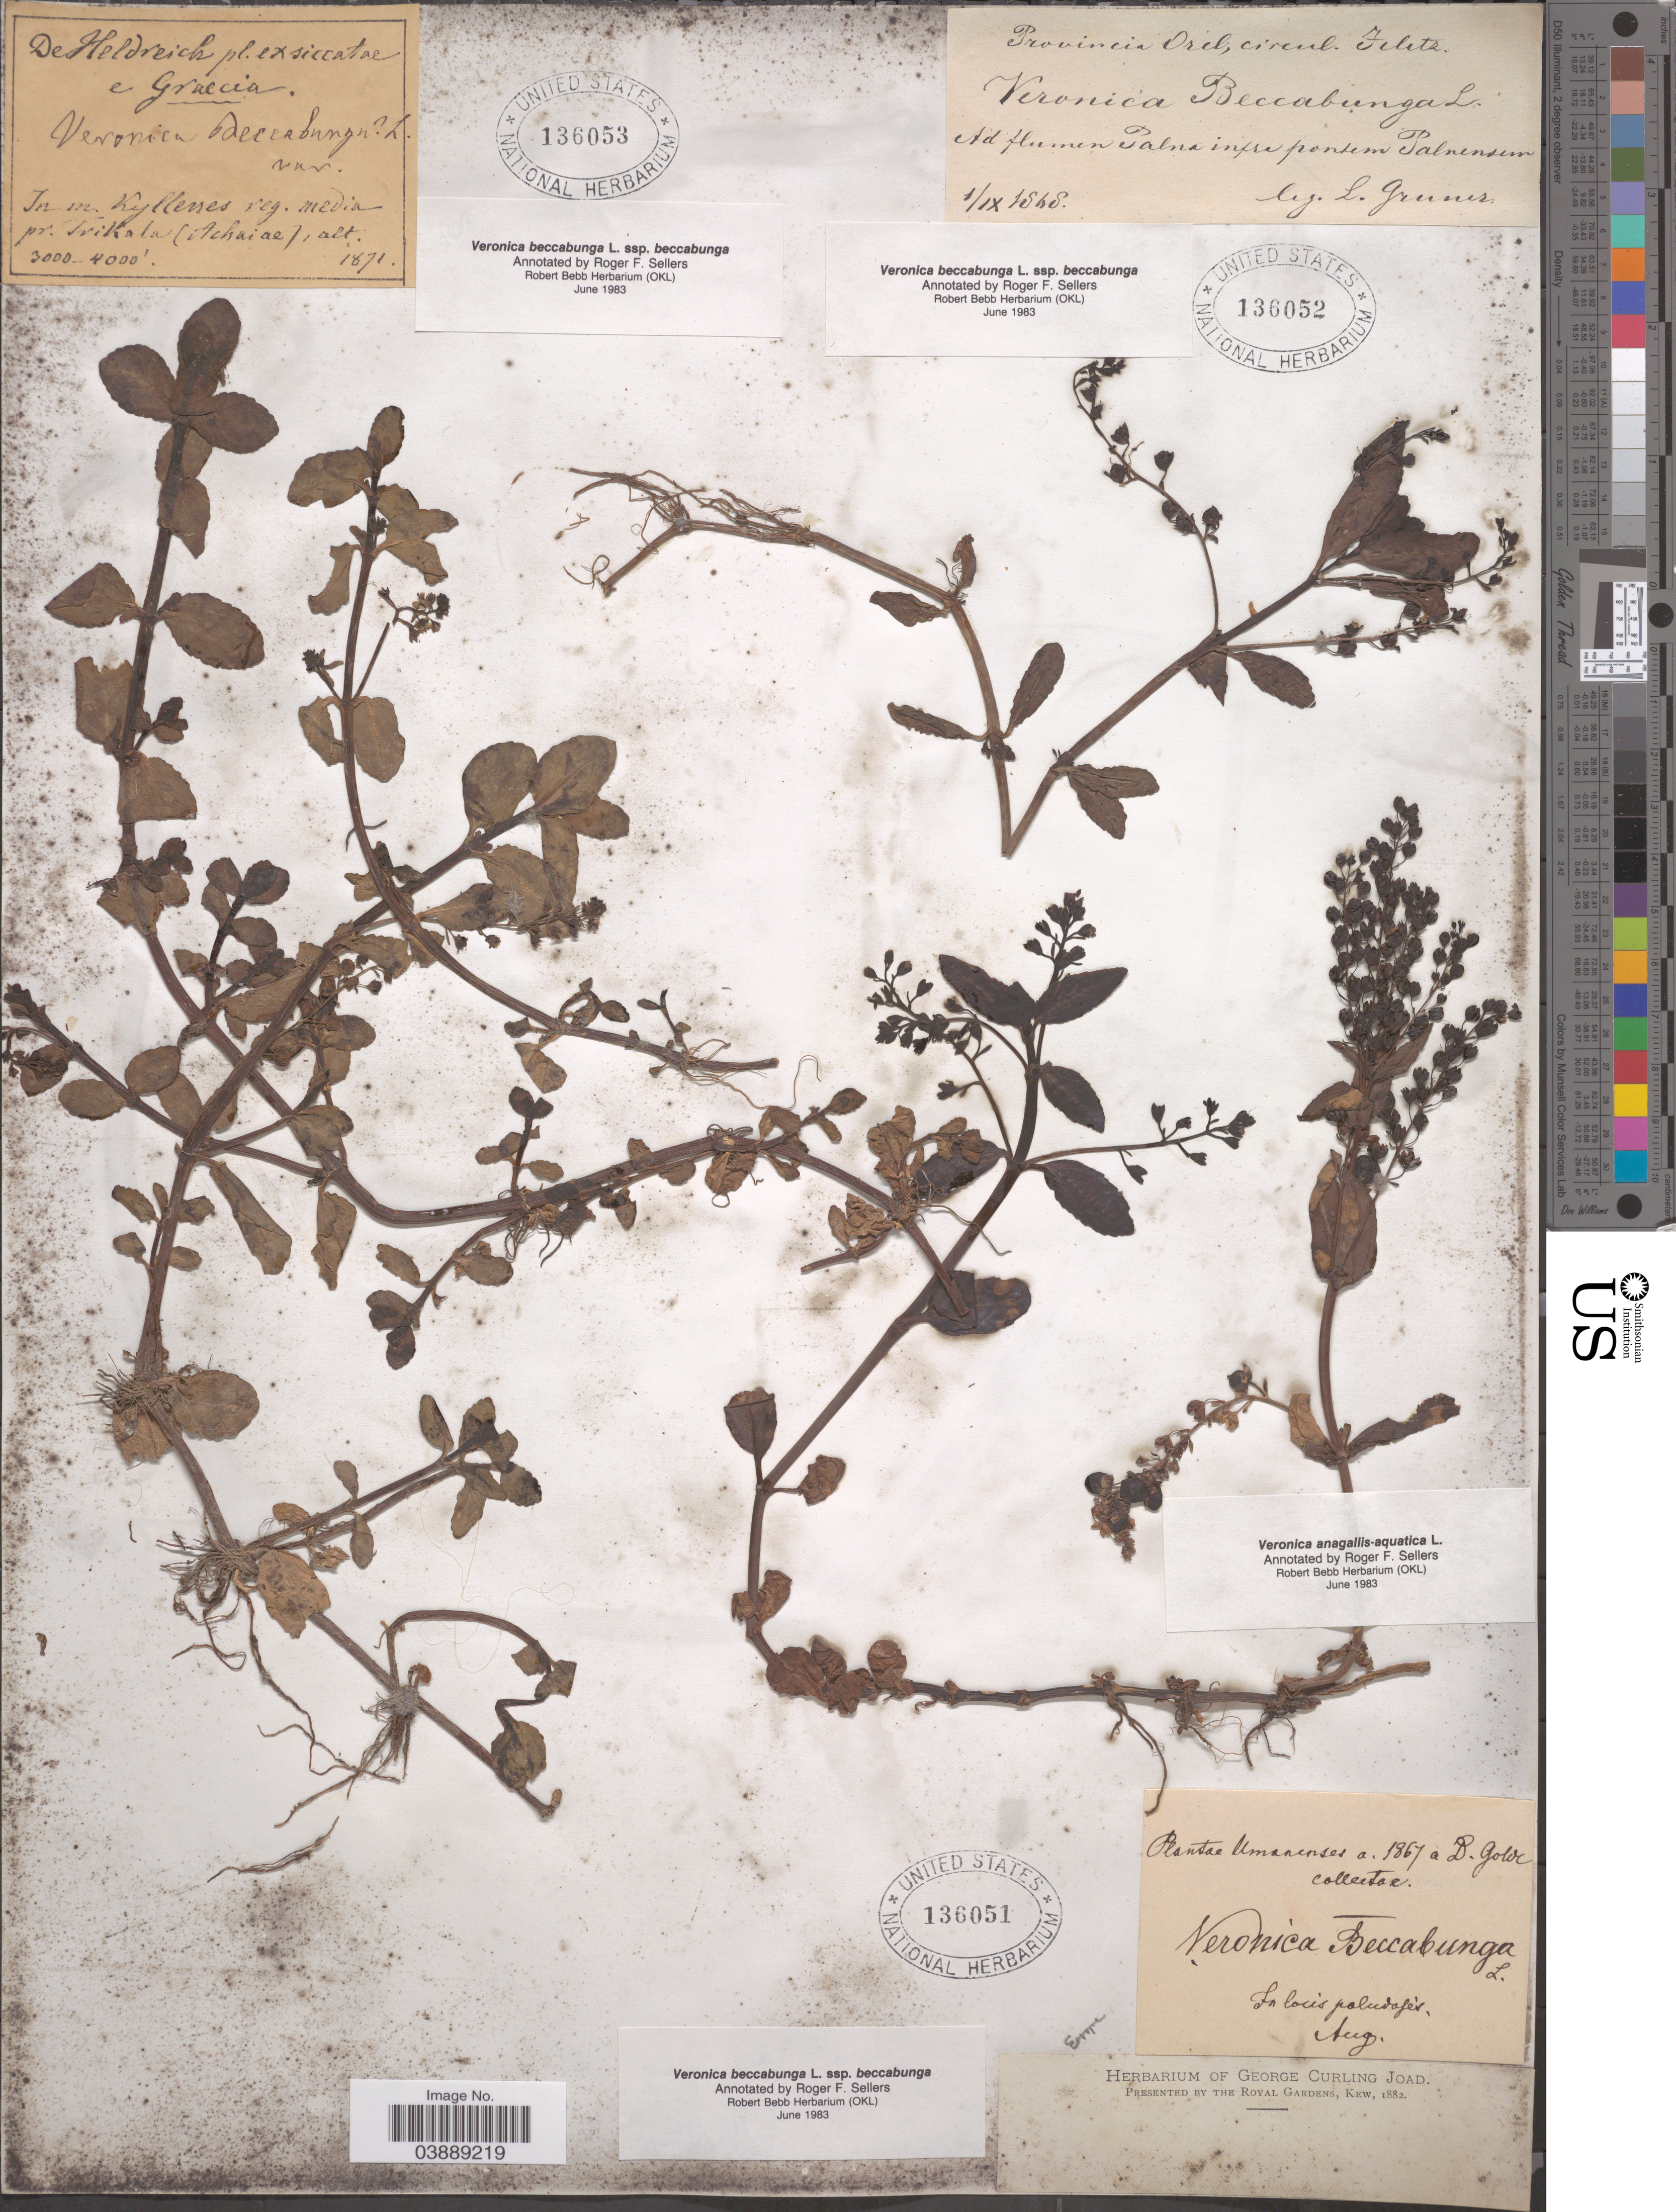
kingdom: Plantae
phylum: Tracheophyta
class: Magnoliopsida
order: Lamiales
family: Plantaginaceae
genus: Veronica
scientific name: Veronica beccabunga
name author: L.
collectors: D. Golde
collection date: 1867-08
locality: Umanenses [interpreted]. In locis paludofer.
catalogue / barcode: US 136051